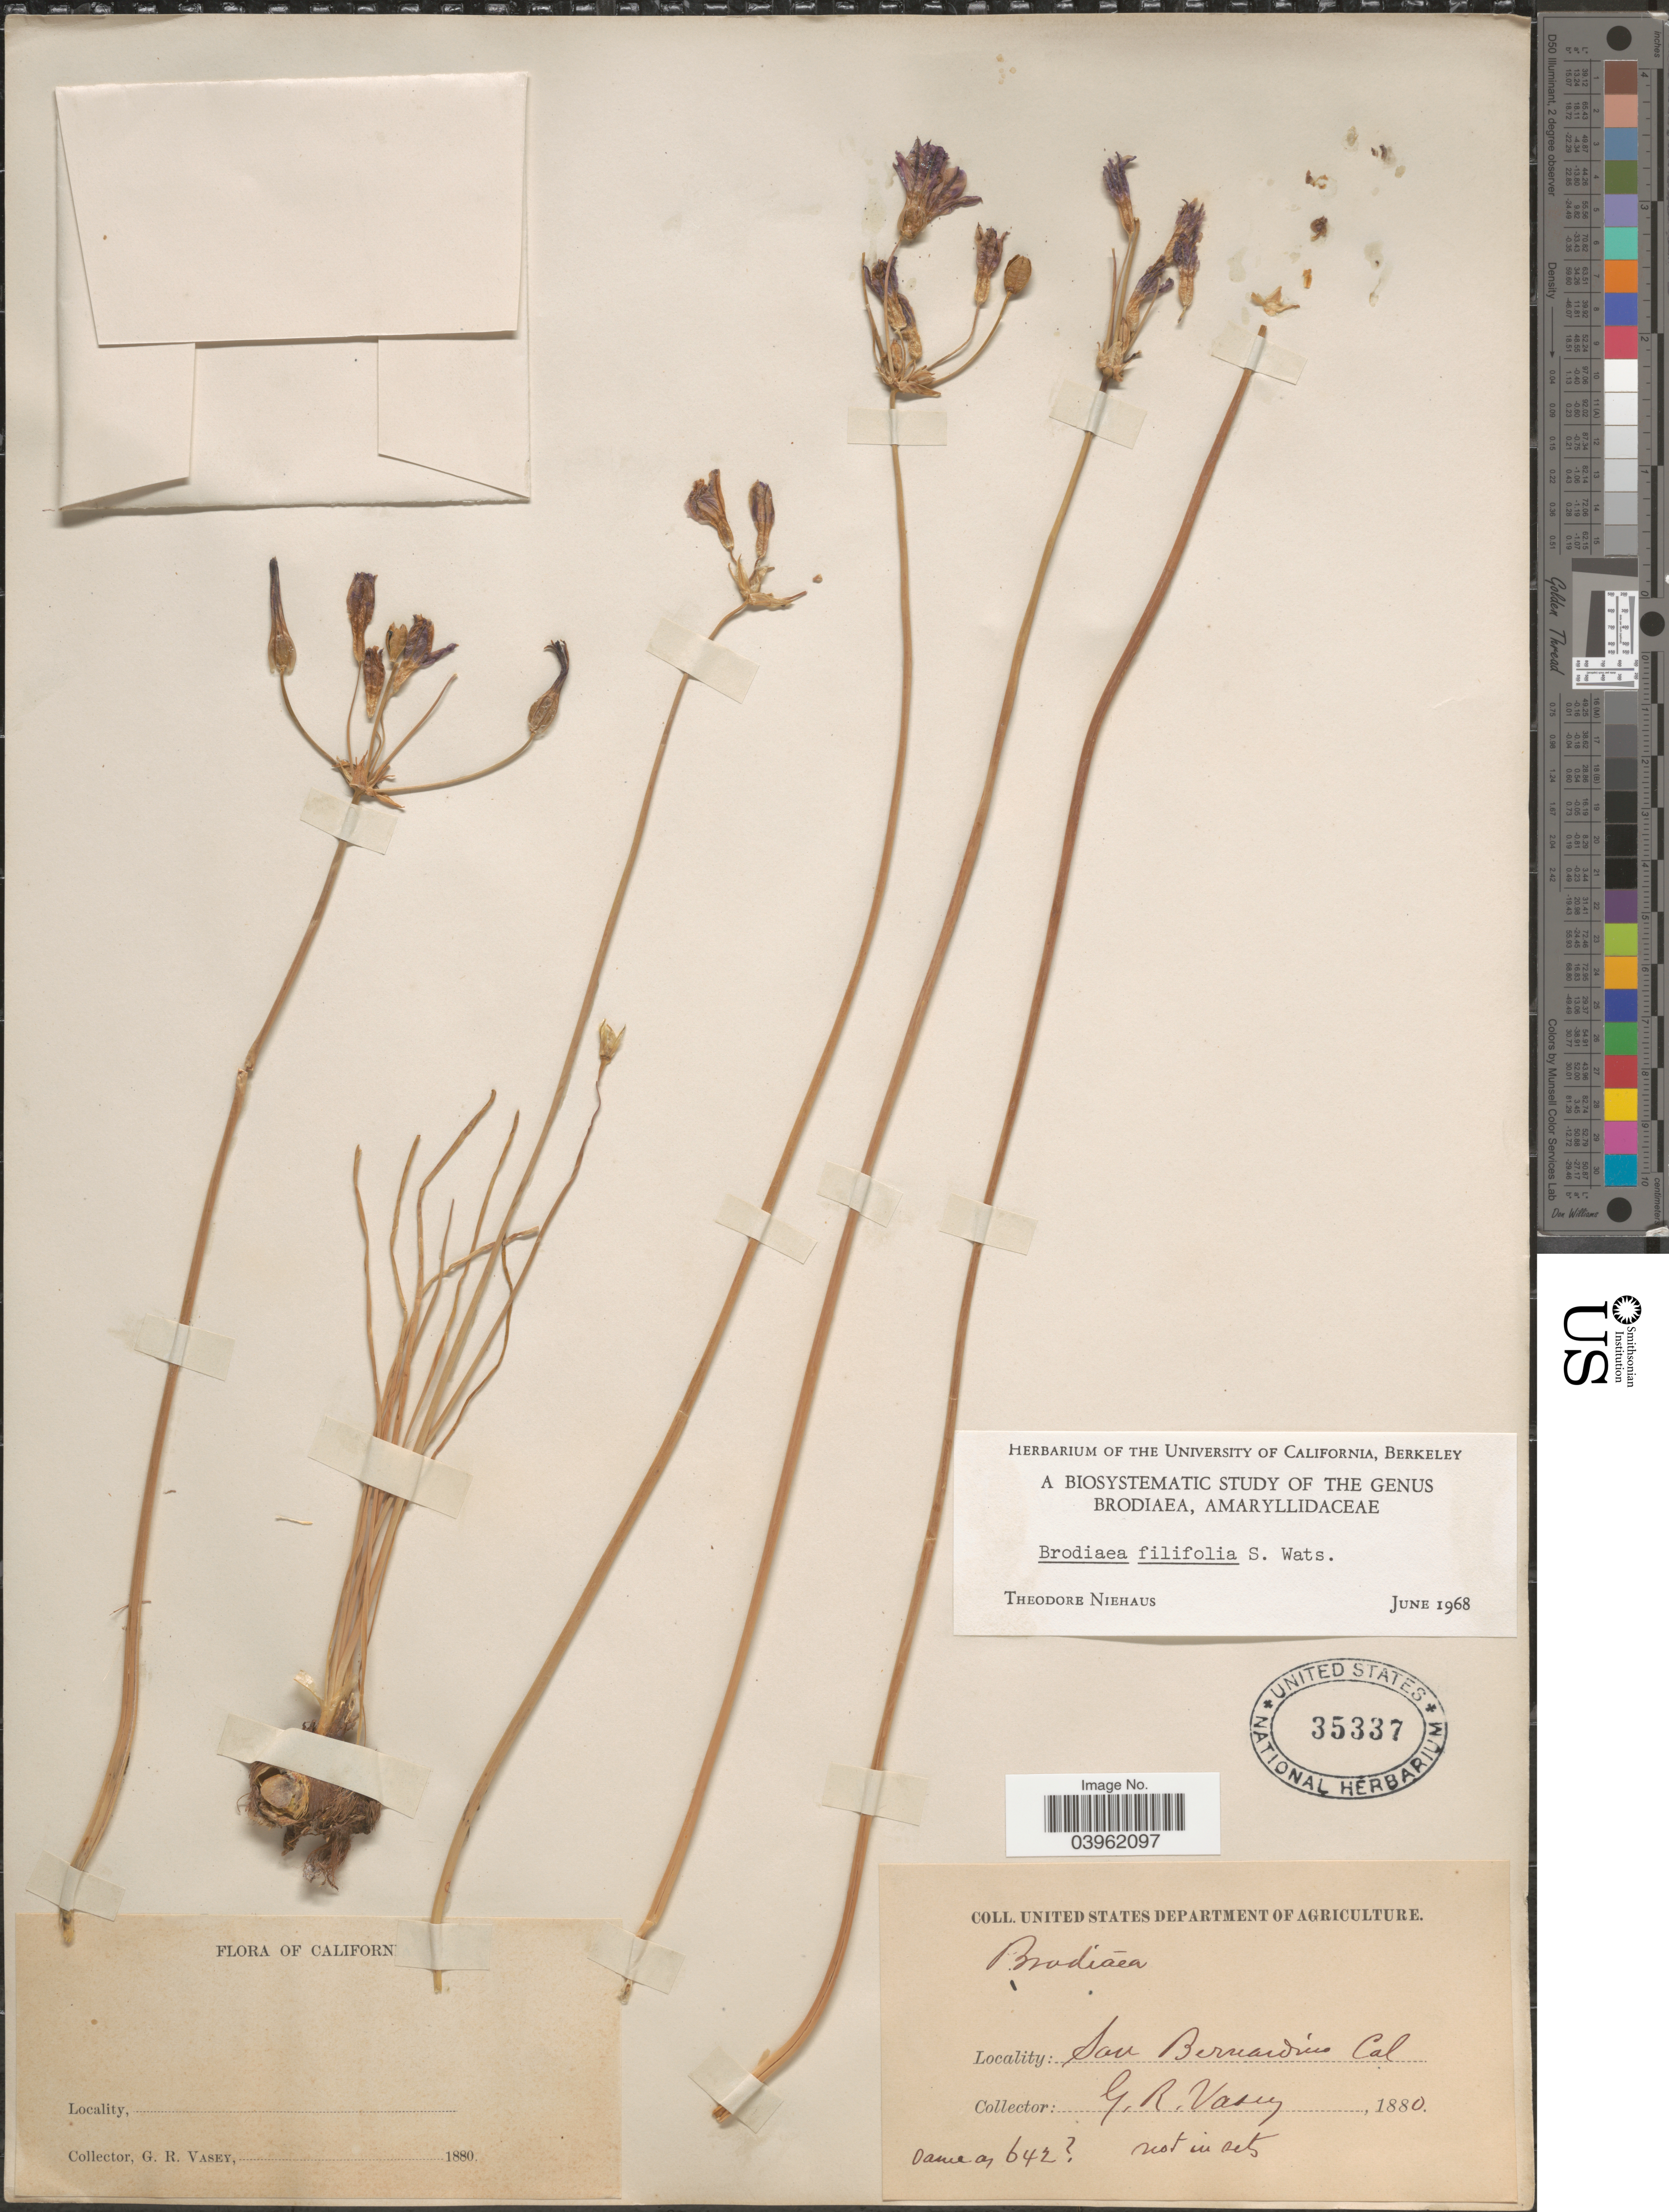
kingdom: Plantae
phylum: Tracheophyta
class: Liliopsida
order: Asparagales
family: Asparagaceae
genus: Brodiaea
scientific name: Brodiaea filifolia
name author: S. Watson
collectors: G. R. Vasey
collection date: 1880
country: United States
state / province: California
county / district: San Bernardino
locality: San Bernardino.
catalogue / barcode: US 35337